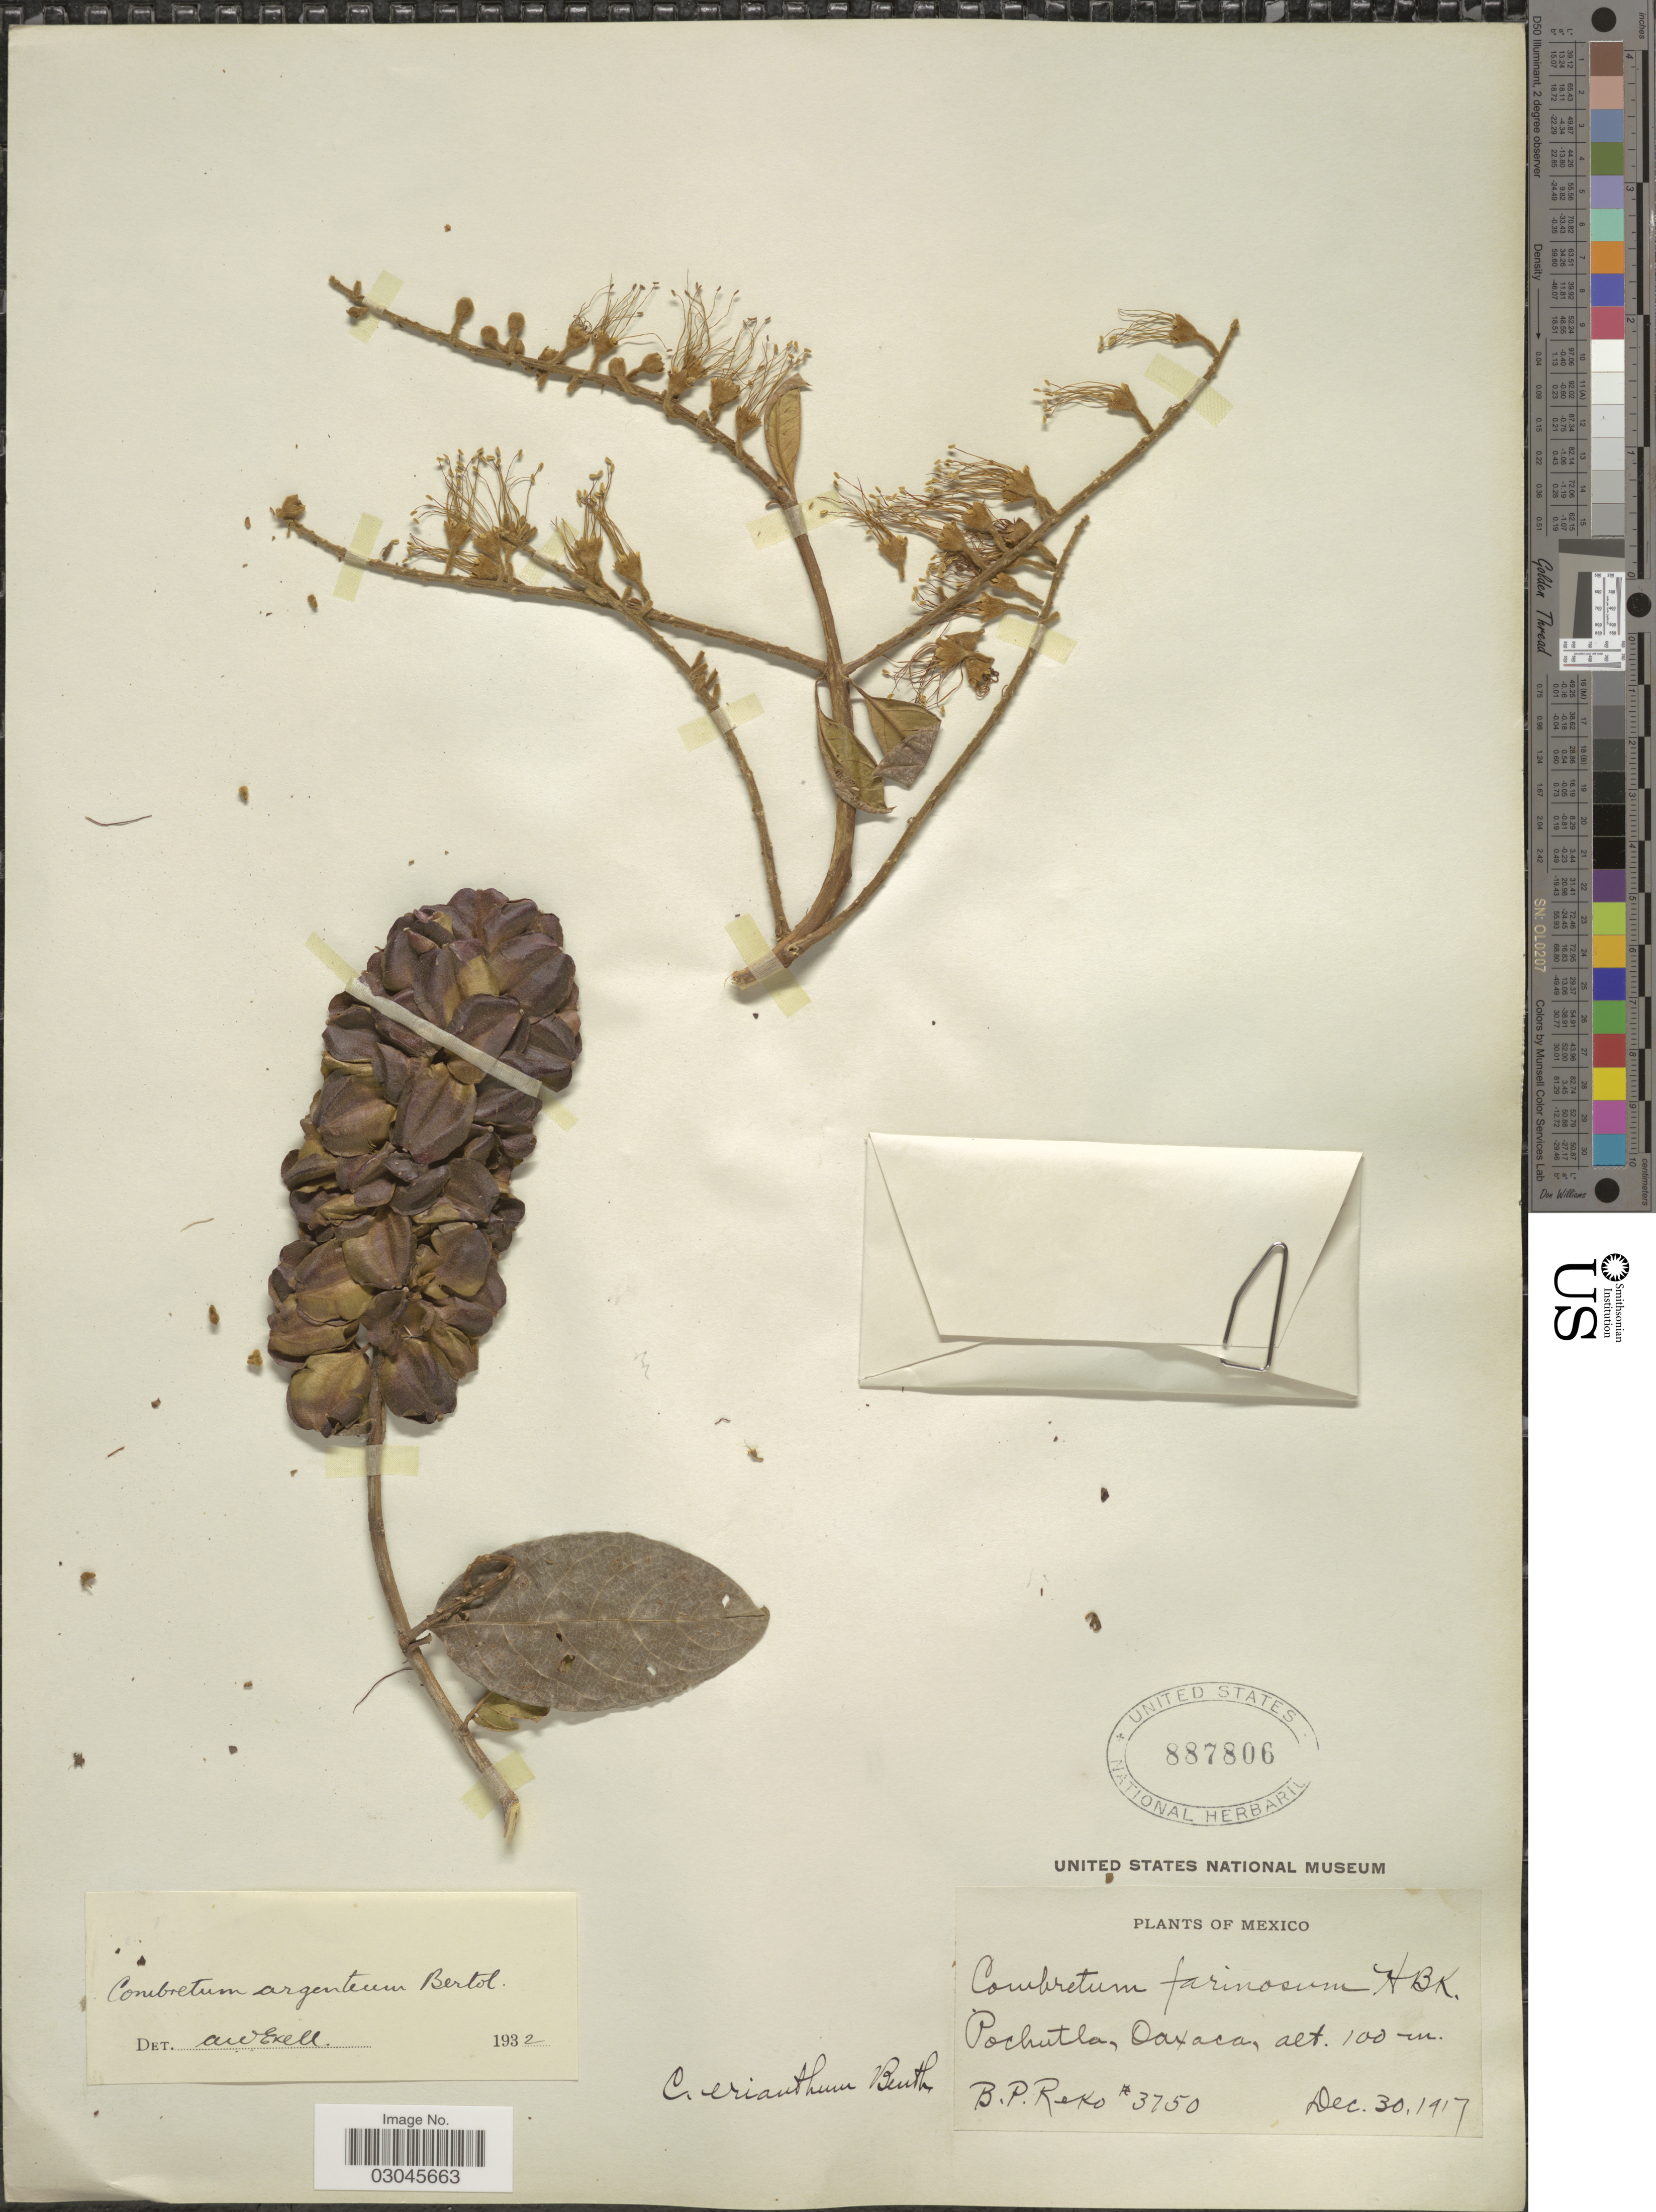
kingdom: Plantae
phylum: Tracheophyta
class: Magnoliopsida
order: Myrtales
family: Combretaceae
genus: Combretum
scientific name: Combretum argenteum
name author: Bertol.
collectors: B. P. Reko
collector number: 3750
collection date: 1917-12-30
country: Mexico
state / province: Oaxaca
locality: Pochutla.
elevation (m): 100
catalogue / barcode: US 887806